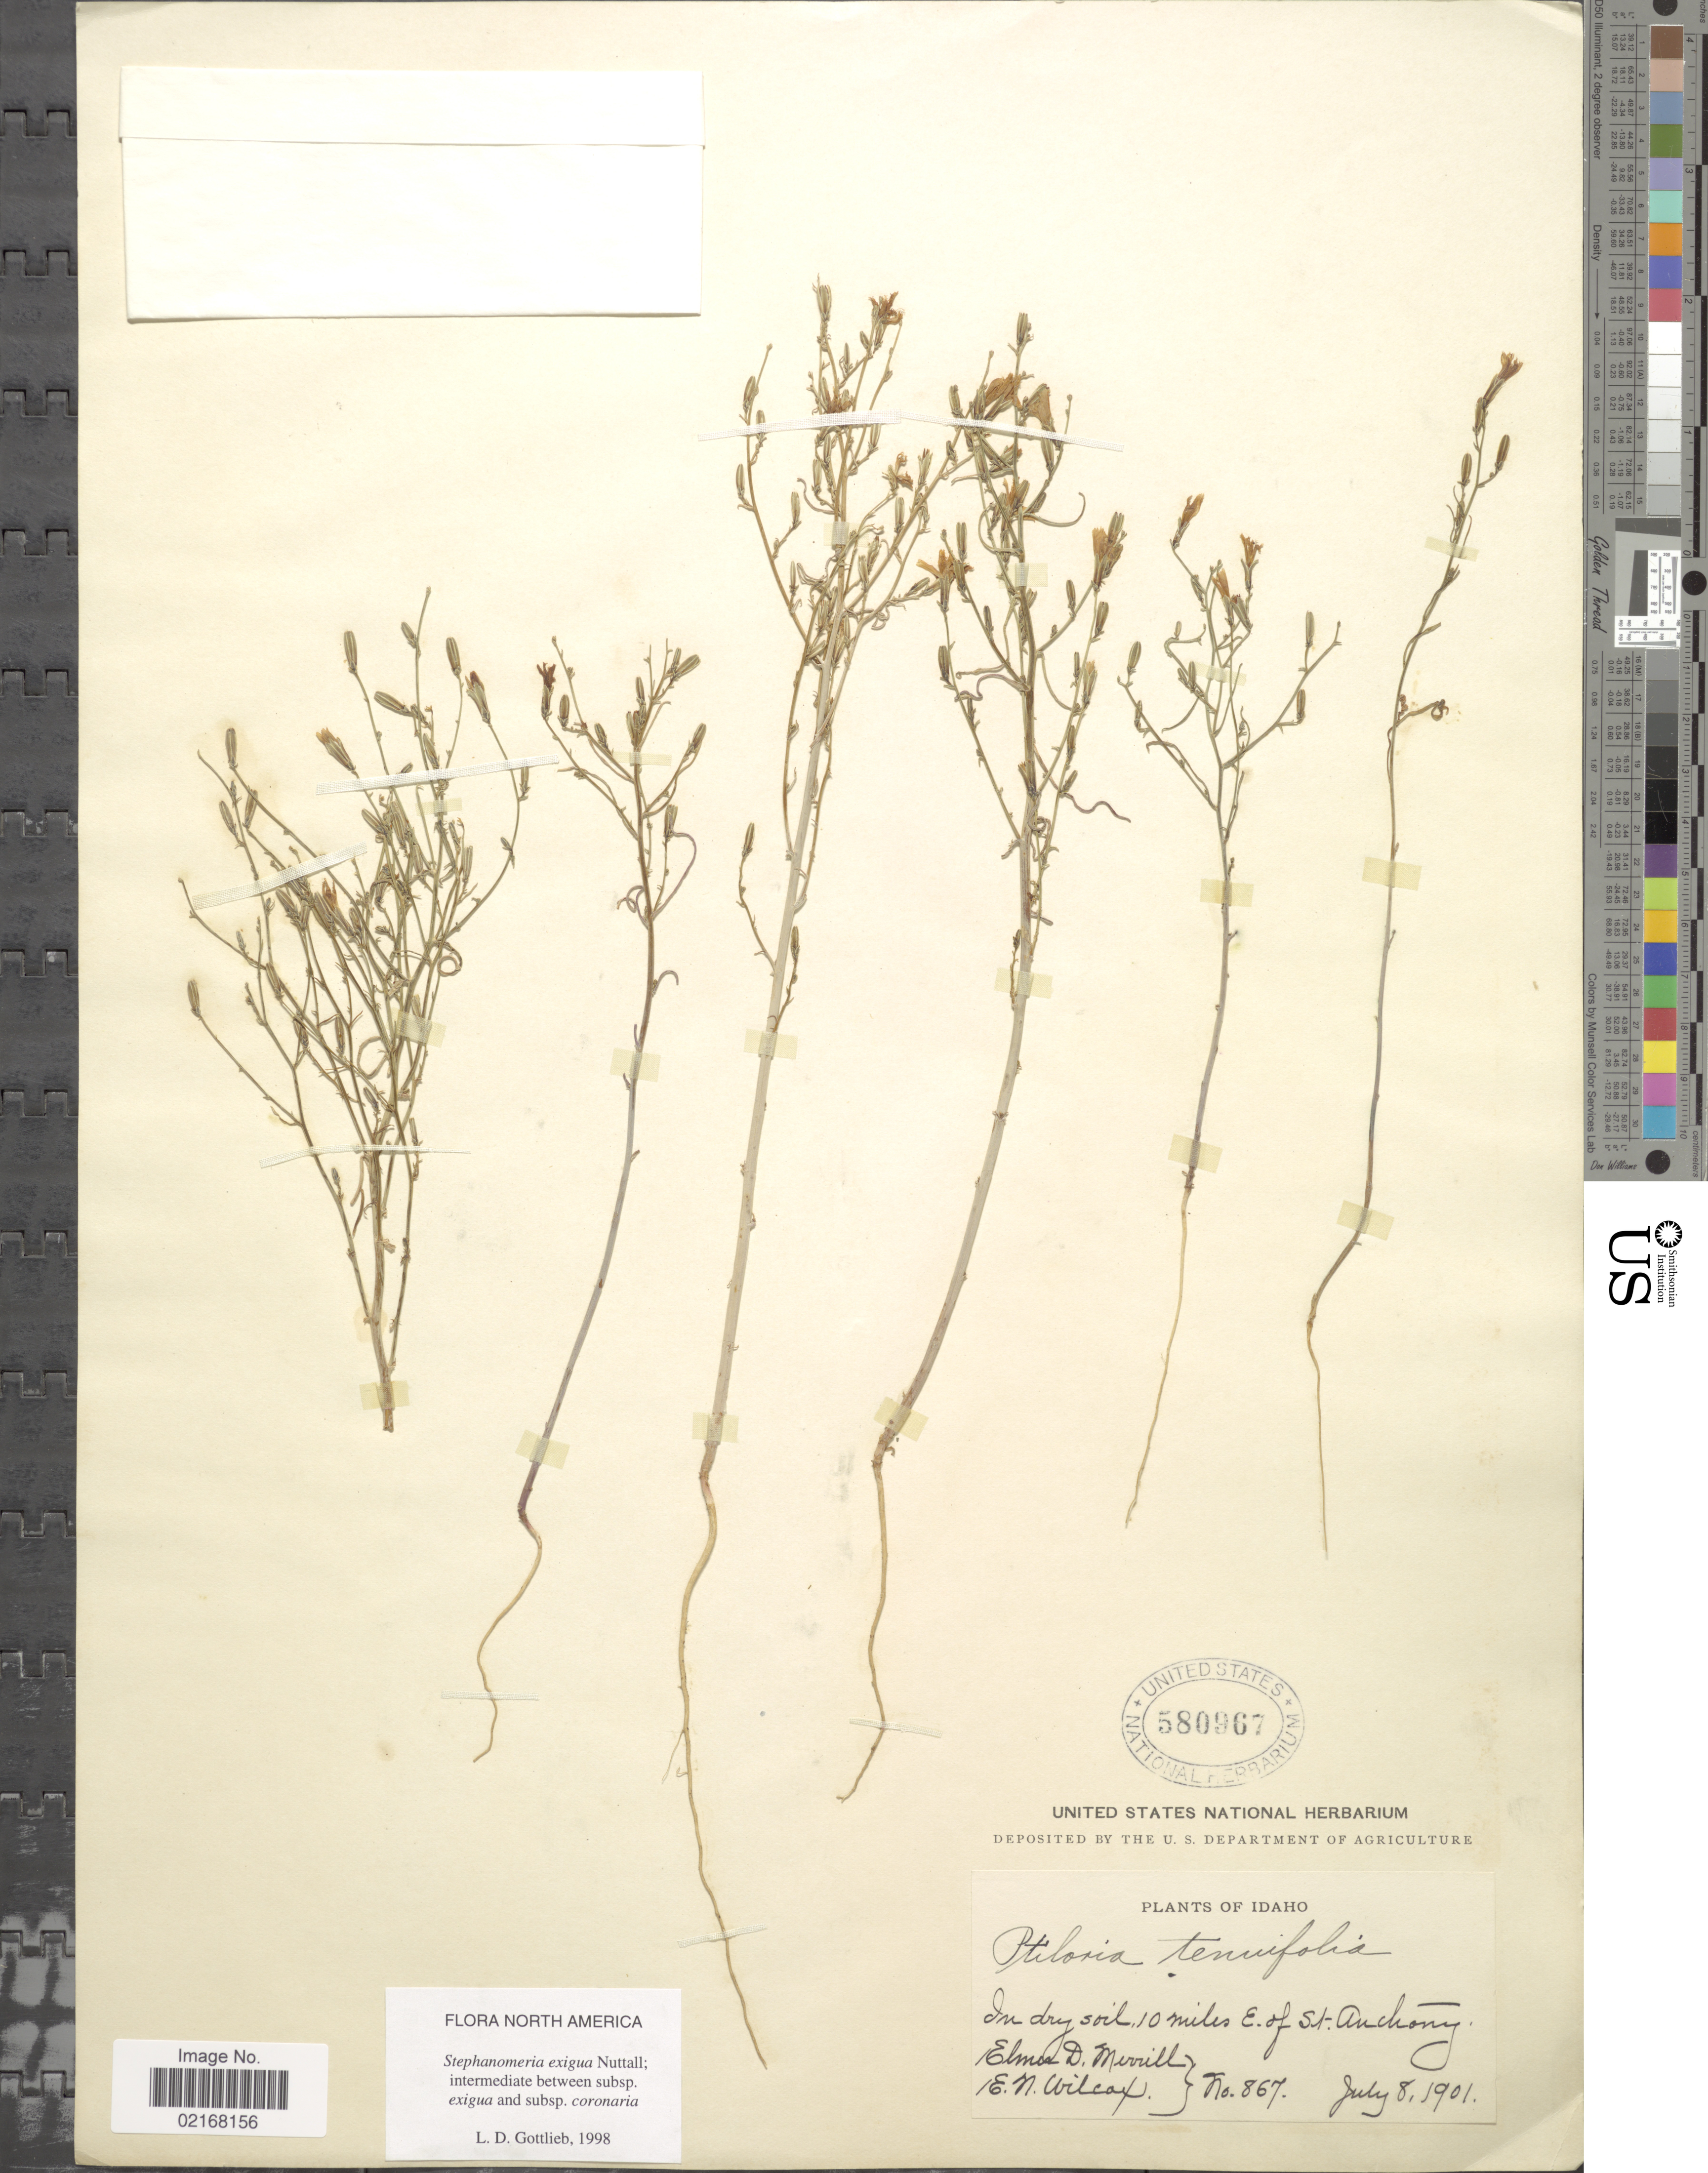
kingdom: Plantae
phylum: Tracheophyta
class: Magnoliopsida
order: Asterales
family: Asteraceae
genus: Stephanomeria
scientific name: Stephanomeria exigua subsp. coronaria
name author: (Greene) Gottlieb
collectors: E. D. Merrill & E. Wilcox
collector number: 867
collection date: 1901-07-08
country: United States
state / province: Idaho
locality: In dry soil, 10 miles E. of St. Anchony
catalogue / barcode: US 580967